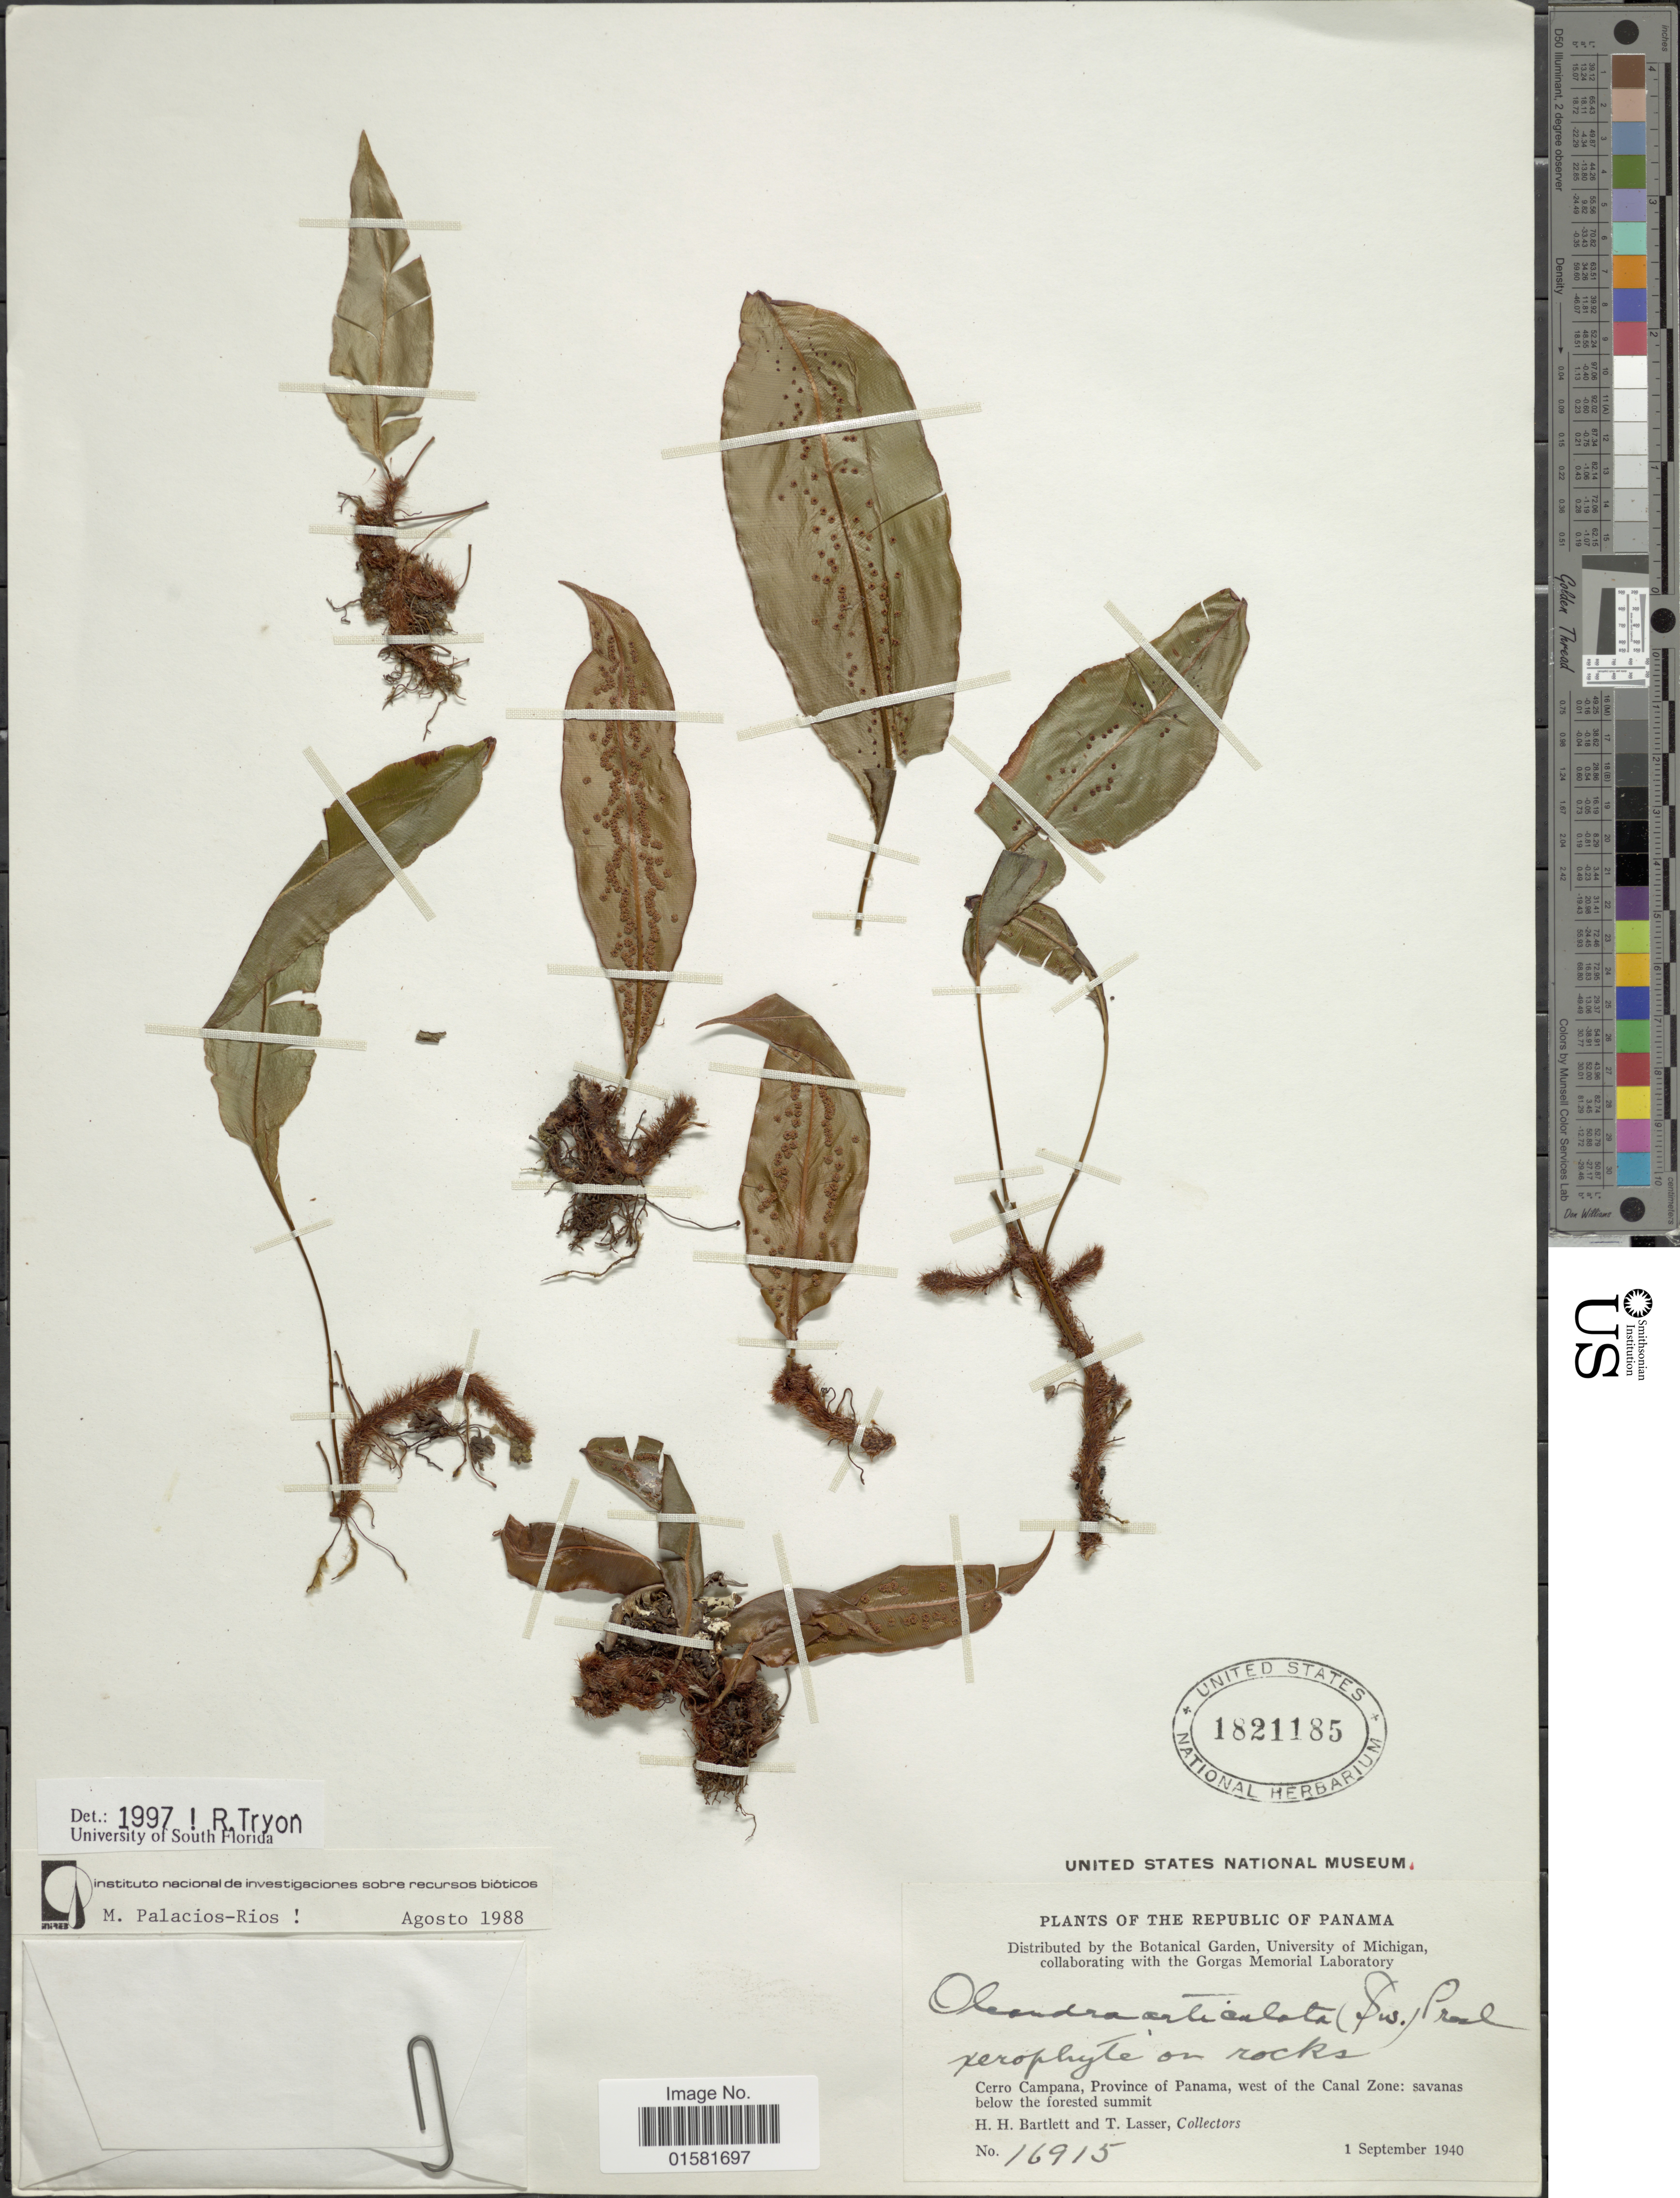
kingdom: Plantae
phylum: Tracheophyta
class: Polypodiopsida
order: Polypodiales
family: Oleandraceae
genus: Oleandra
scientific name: Oleandra articulata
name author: (Sw.) C. Presl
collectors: H. H. Bartlett & T. Lasser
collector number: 16915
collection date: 1940-09-01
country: Panama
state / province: Panamá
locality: Republic of Panama, Cerro Campana, Province of Panama, west of the Canal Zone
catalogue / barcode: US 1821185